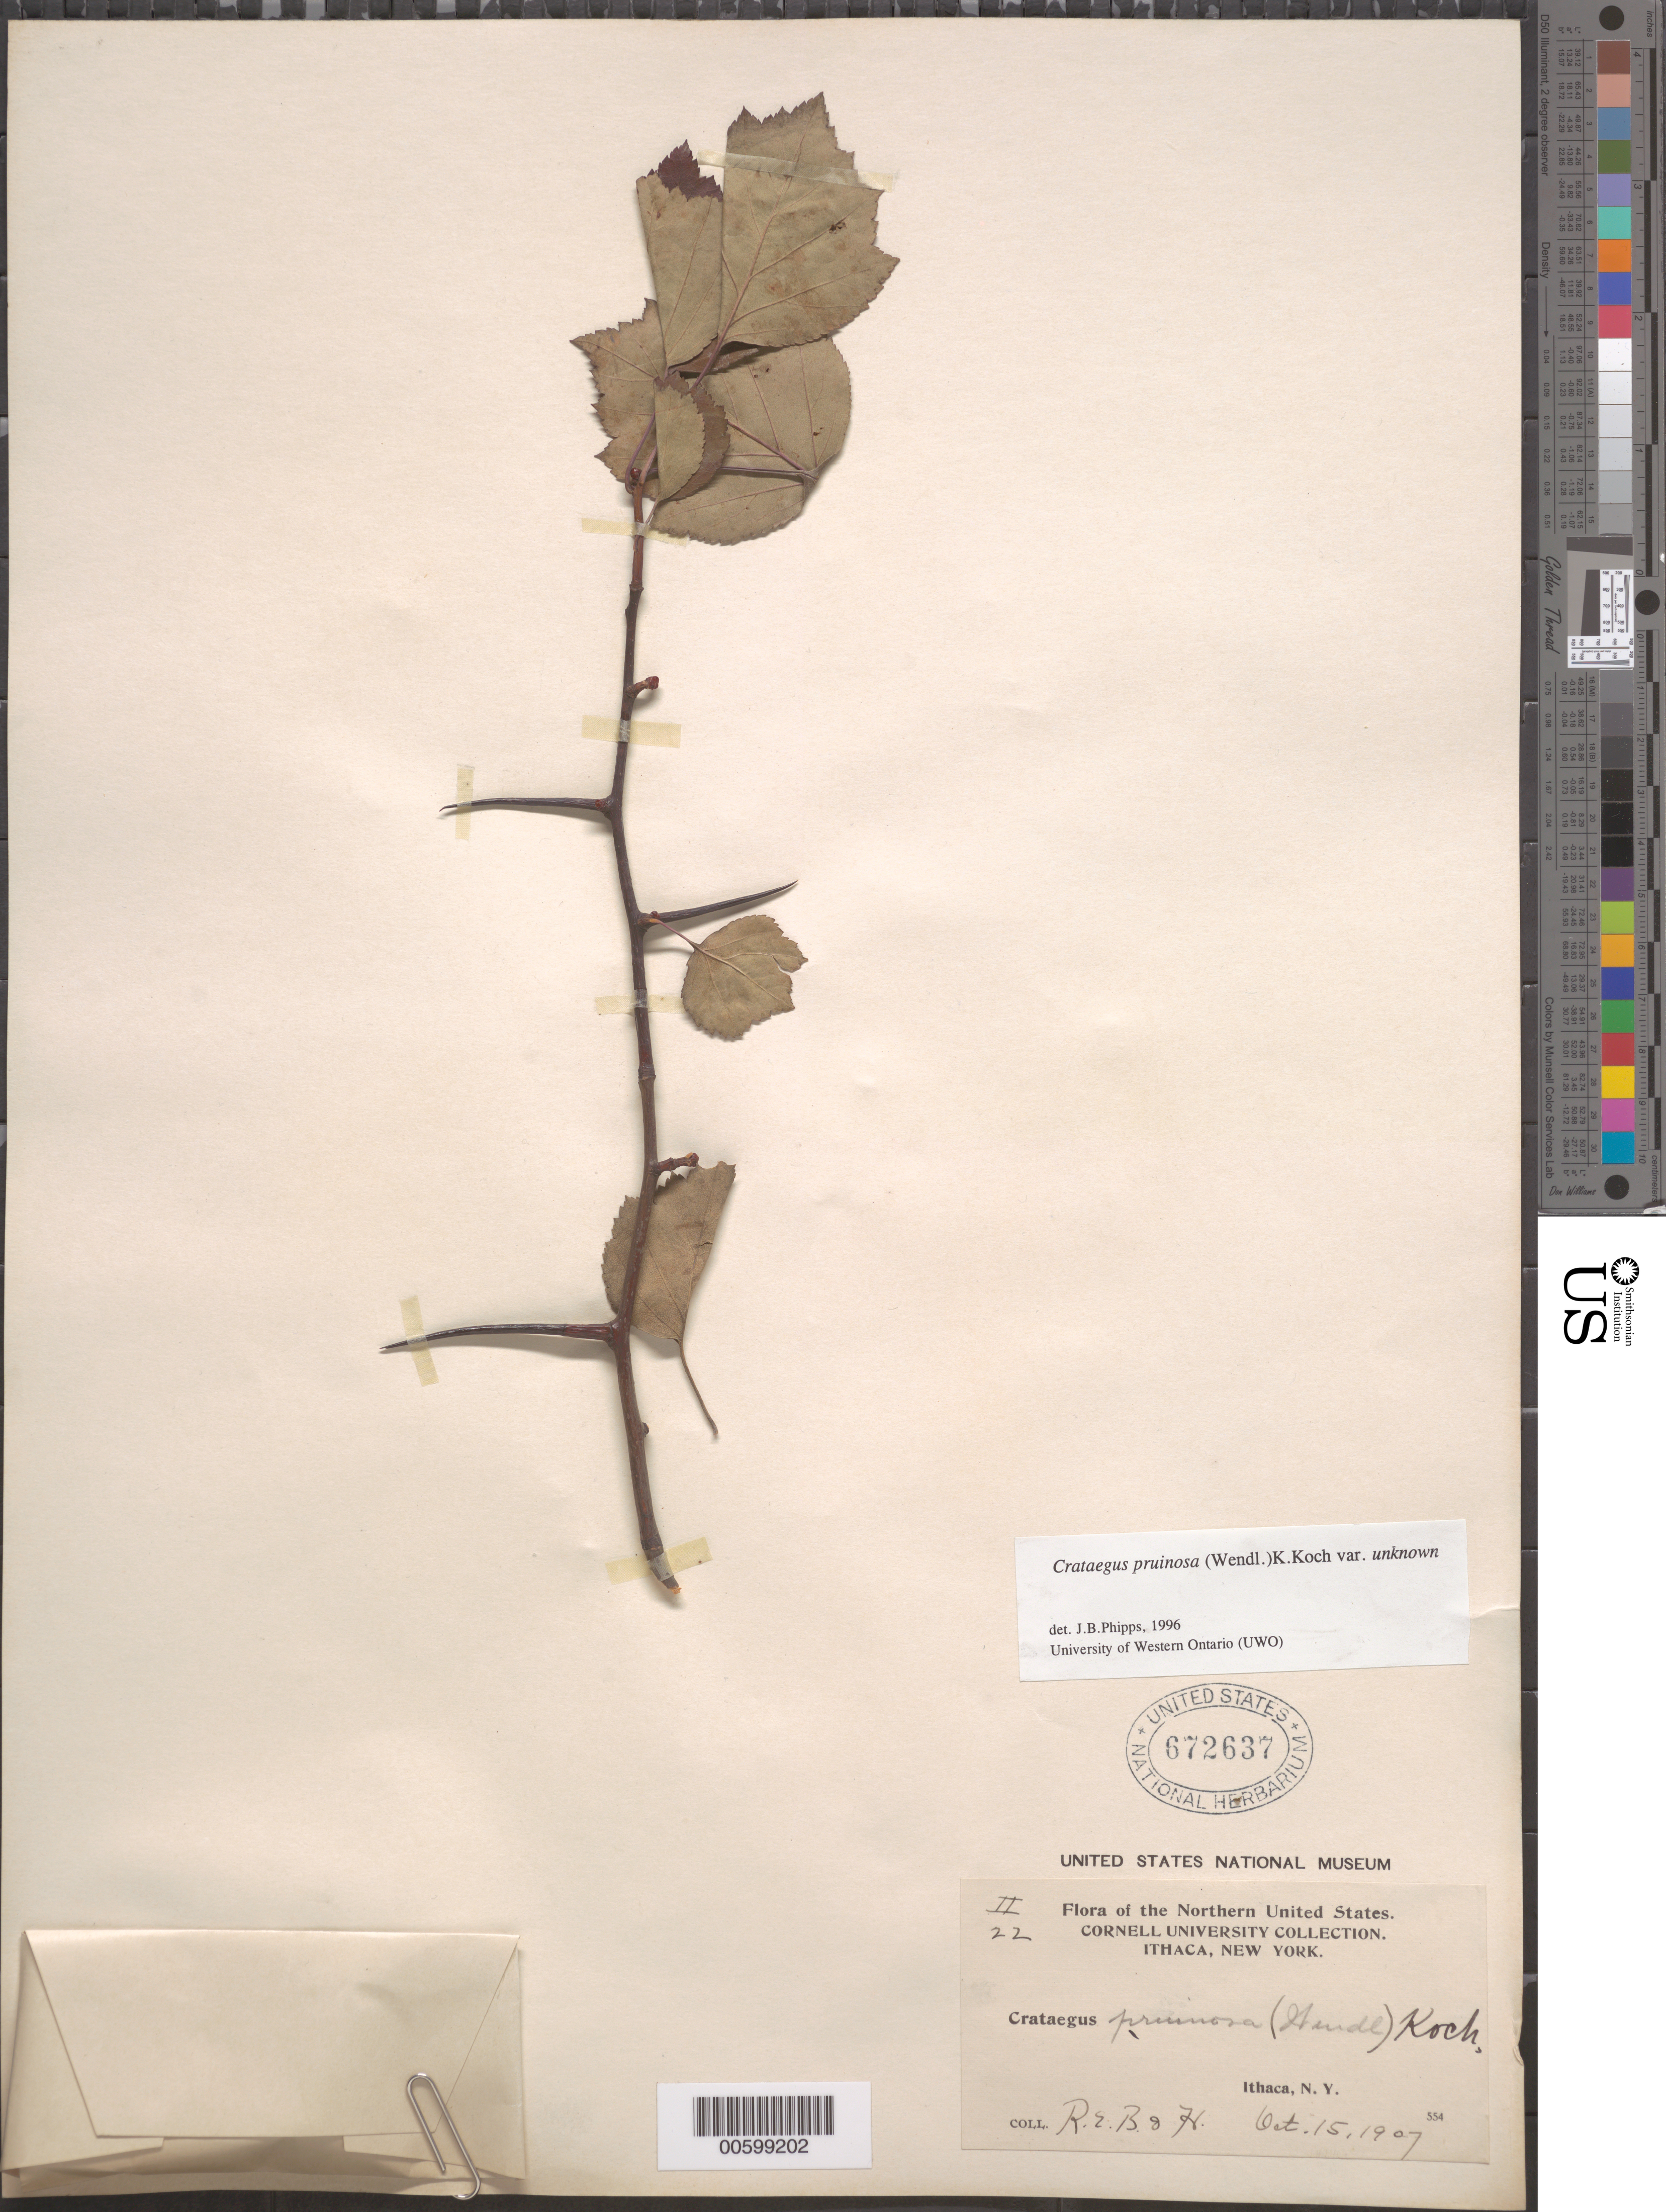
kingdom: Plantae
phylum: Tracheophyta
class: Magnoliopsida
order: Rosales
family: Rosaceae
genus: Crataegus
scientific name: Crataegus pruinosa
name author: (H.L. Wendl.) K. Koch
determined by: Phipps, James B., (UWO), University of Western Ontario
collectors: R.E.B. & F. W. Humboldt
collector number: II 22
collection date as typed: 15 Oct 1909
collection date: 1909-10-15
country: United States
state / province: New York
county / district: Tompkins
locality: Ithaca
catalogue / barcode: US 672637